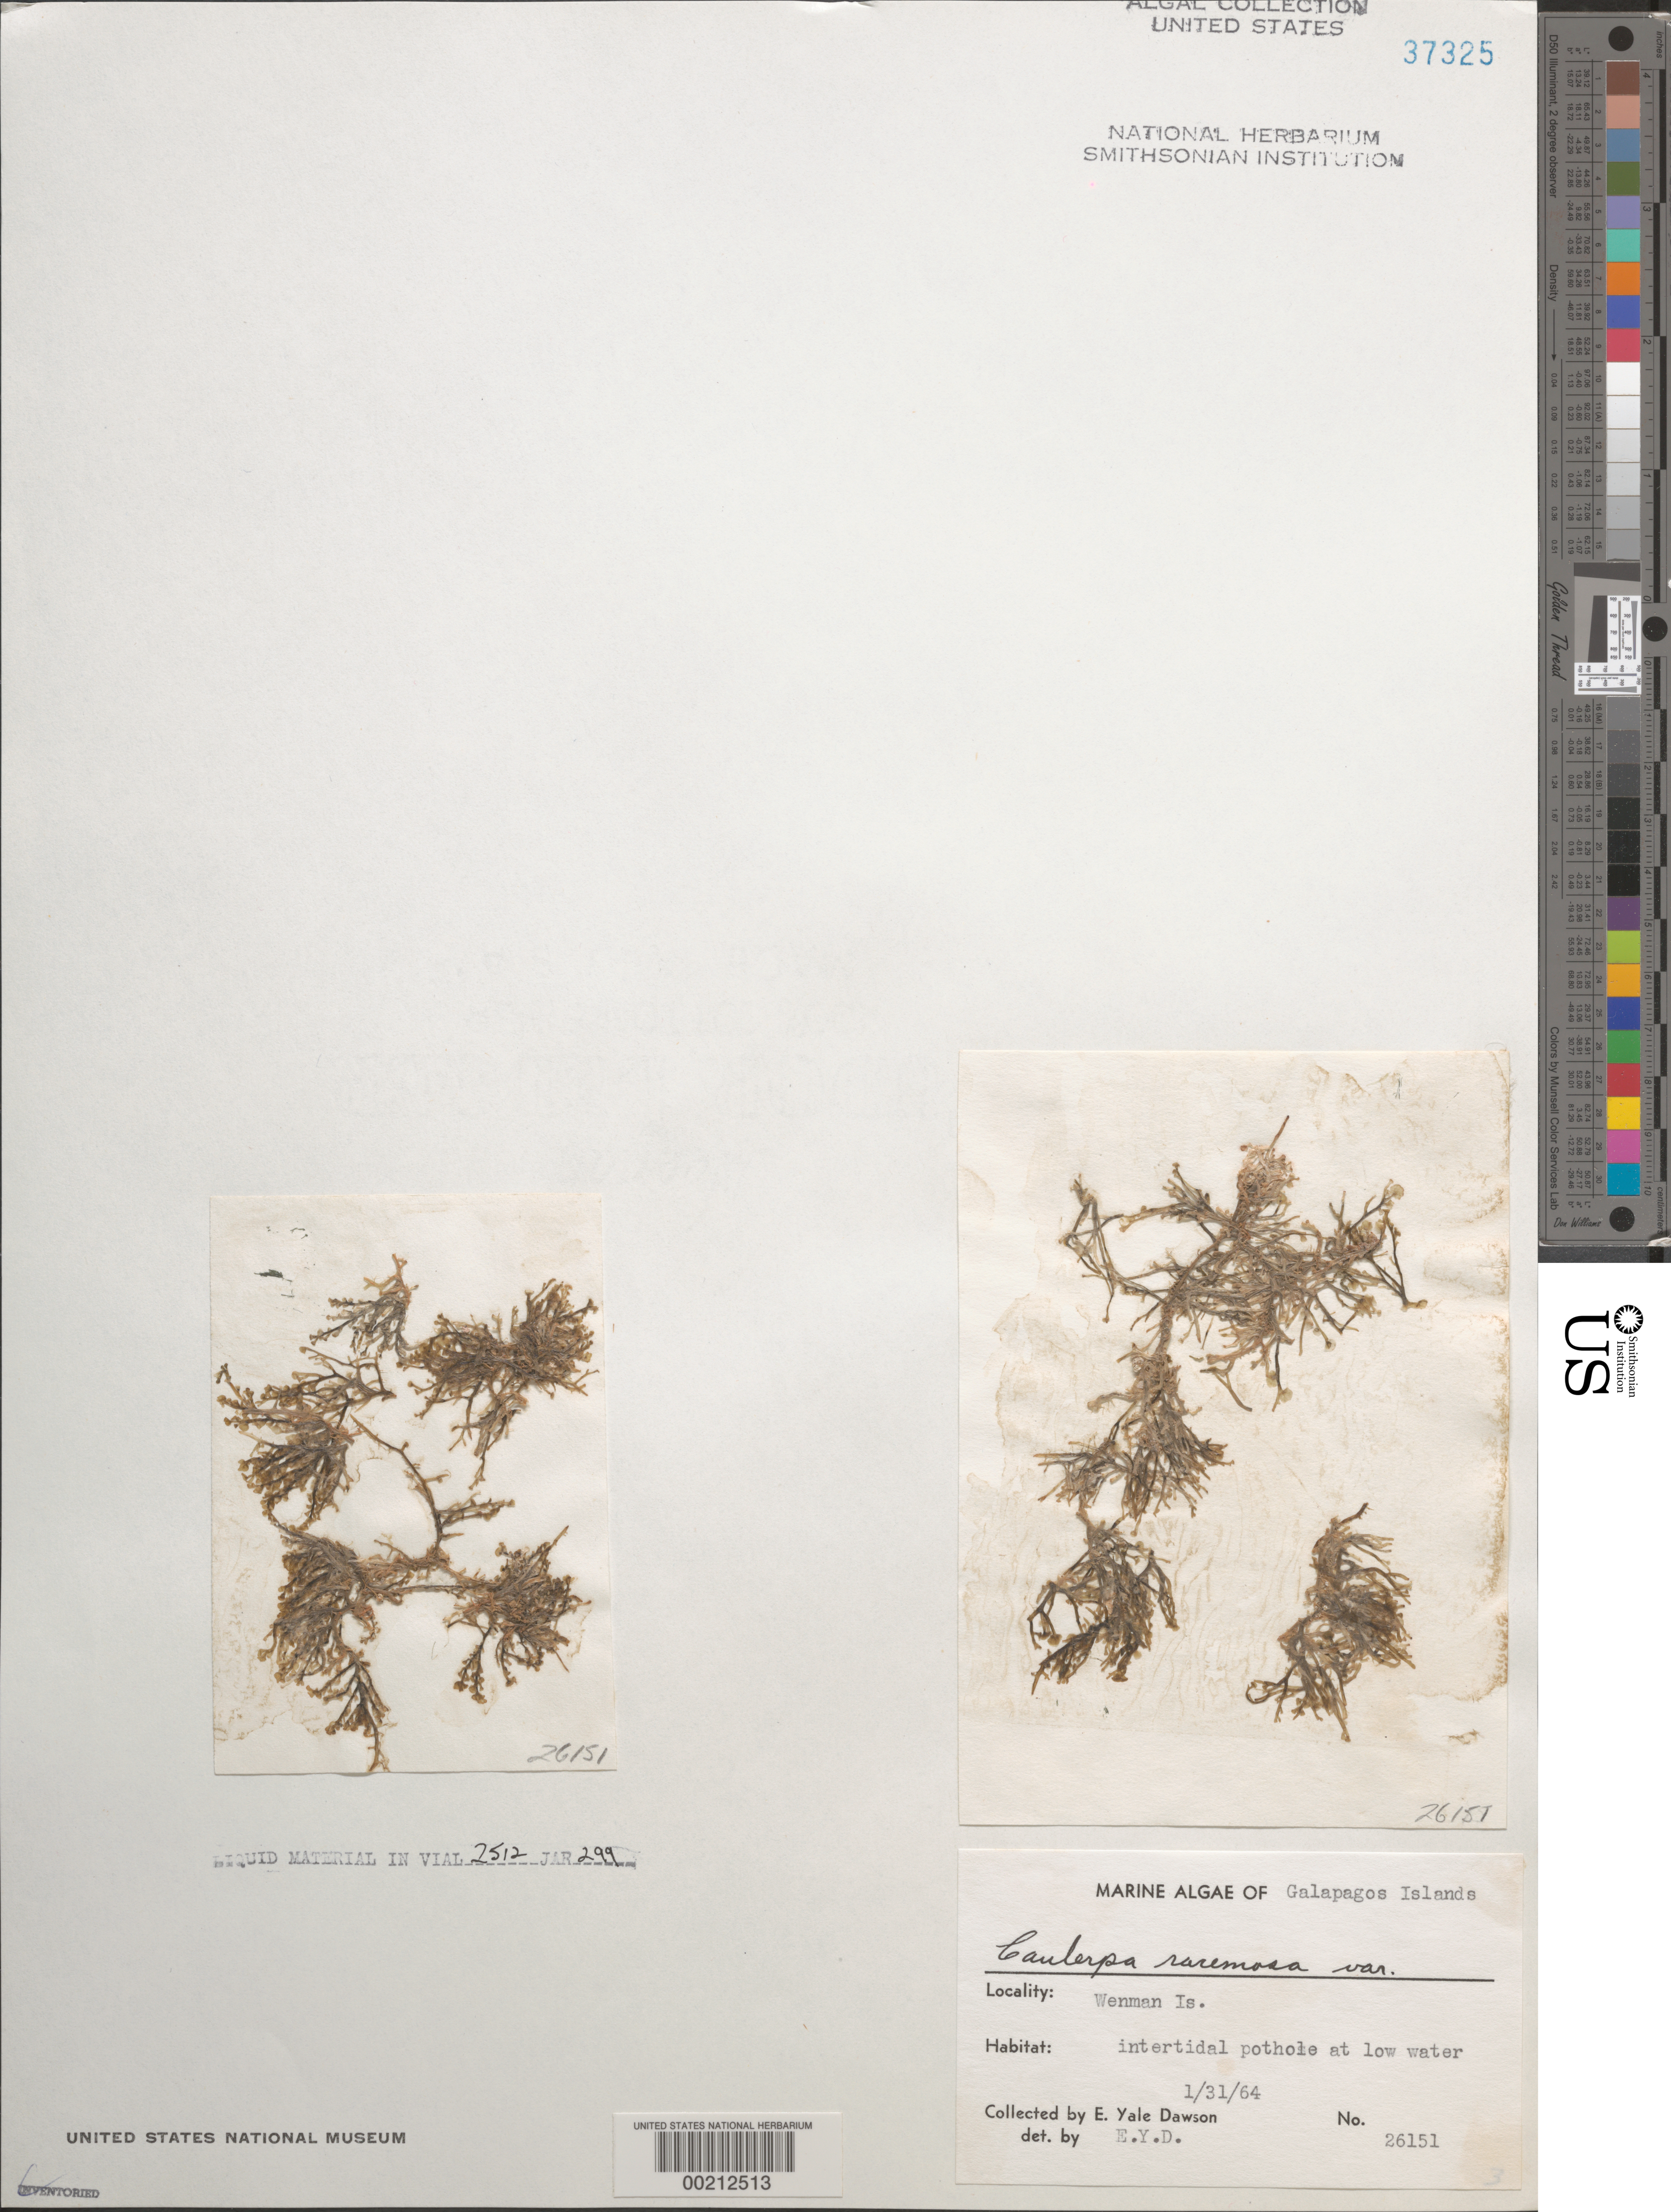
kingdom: Plantae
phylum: Chlorophyta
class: Ulvophyceae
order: Bryopsidales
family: Caulerpaceae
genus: Caulerpa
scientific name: Caulerpa racemosa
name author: (Forssk.) J. Agardh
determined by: Dawson, E. Y.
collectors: E. Y. Dawson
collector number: EYD 26151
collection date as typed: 31 Jan 1964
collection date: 1964-01-31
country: Ecuador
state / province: Colón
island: Wenman [Wolf]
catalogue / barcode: US 37325